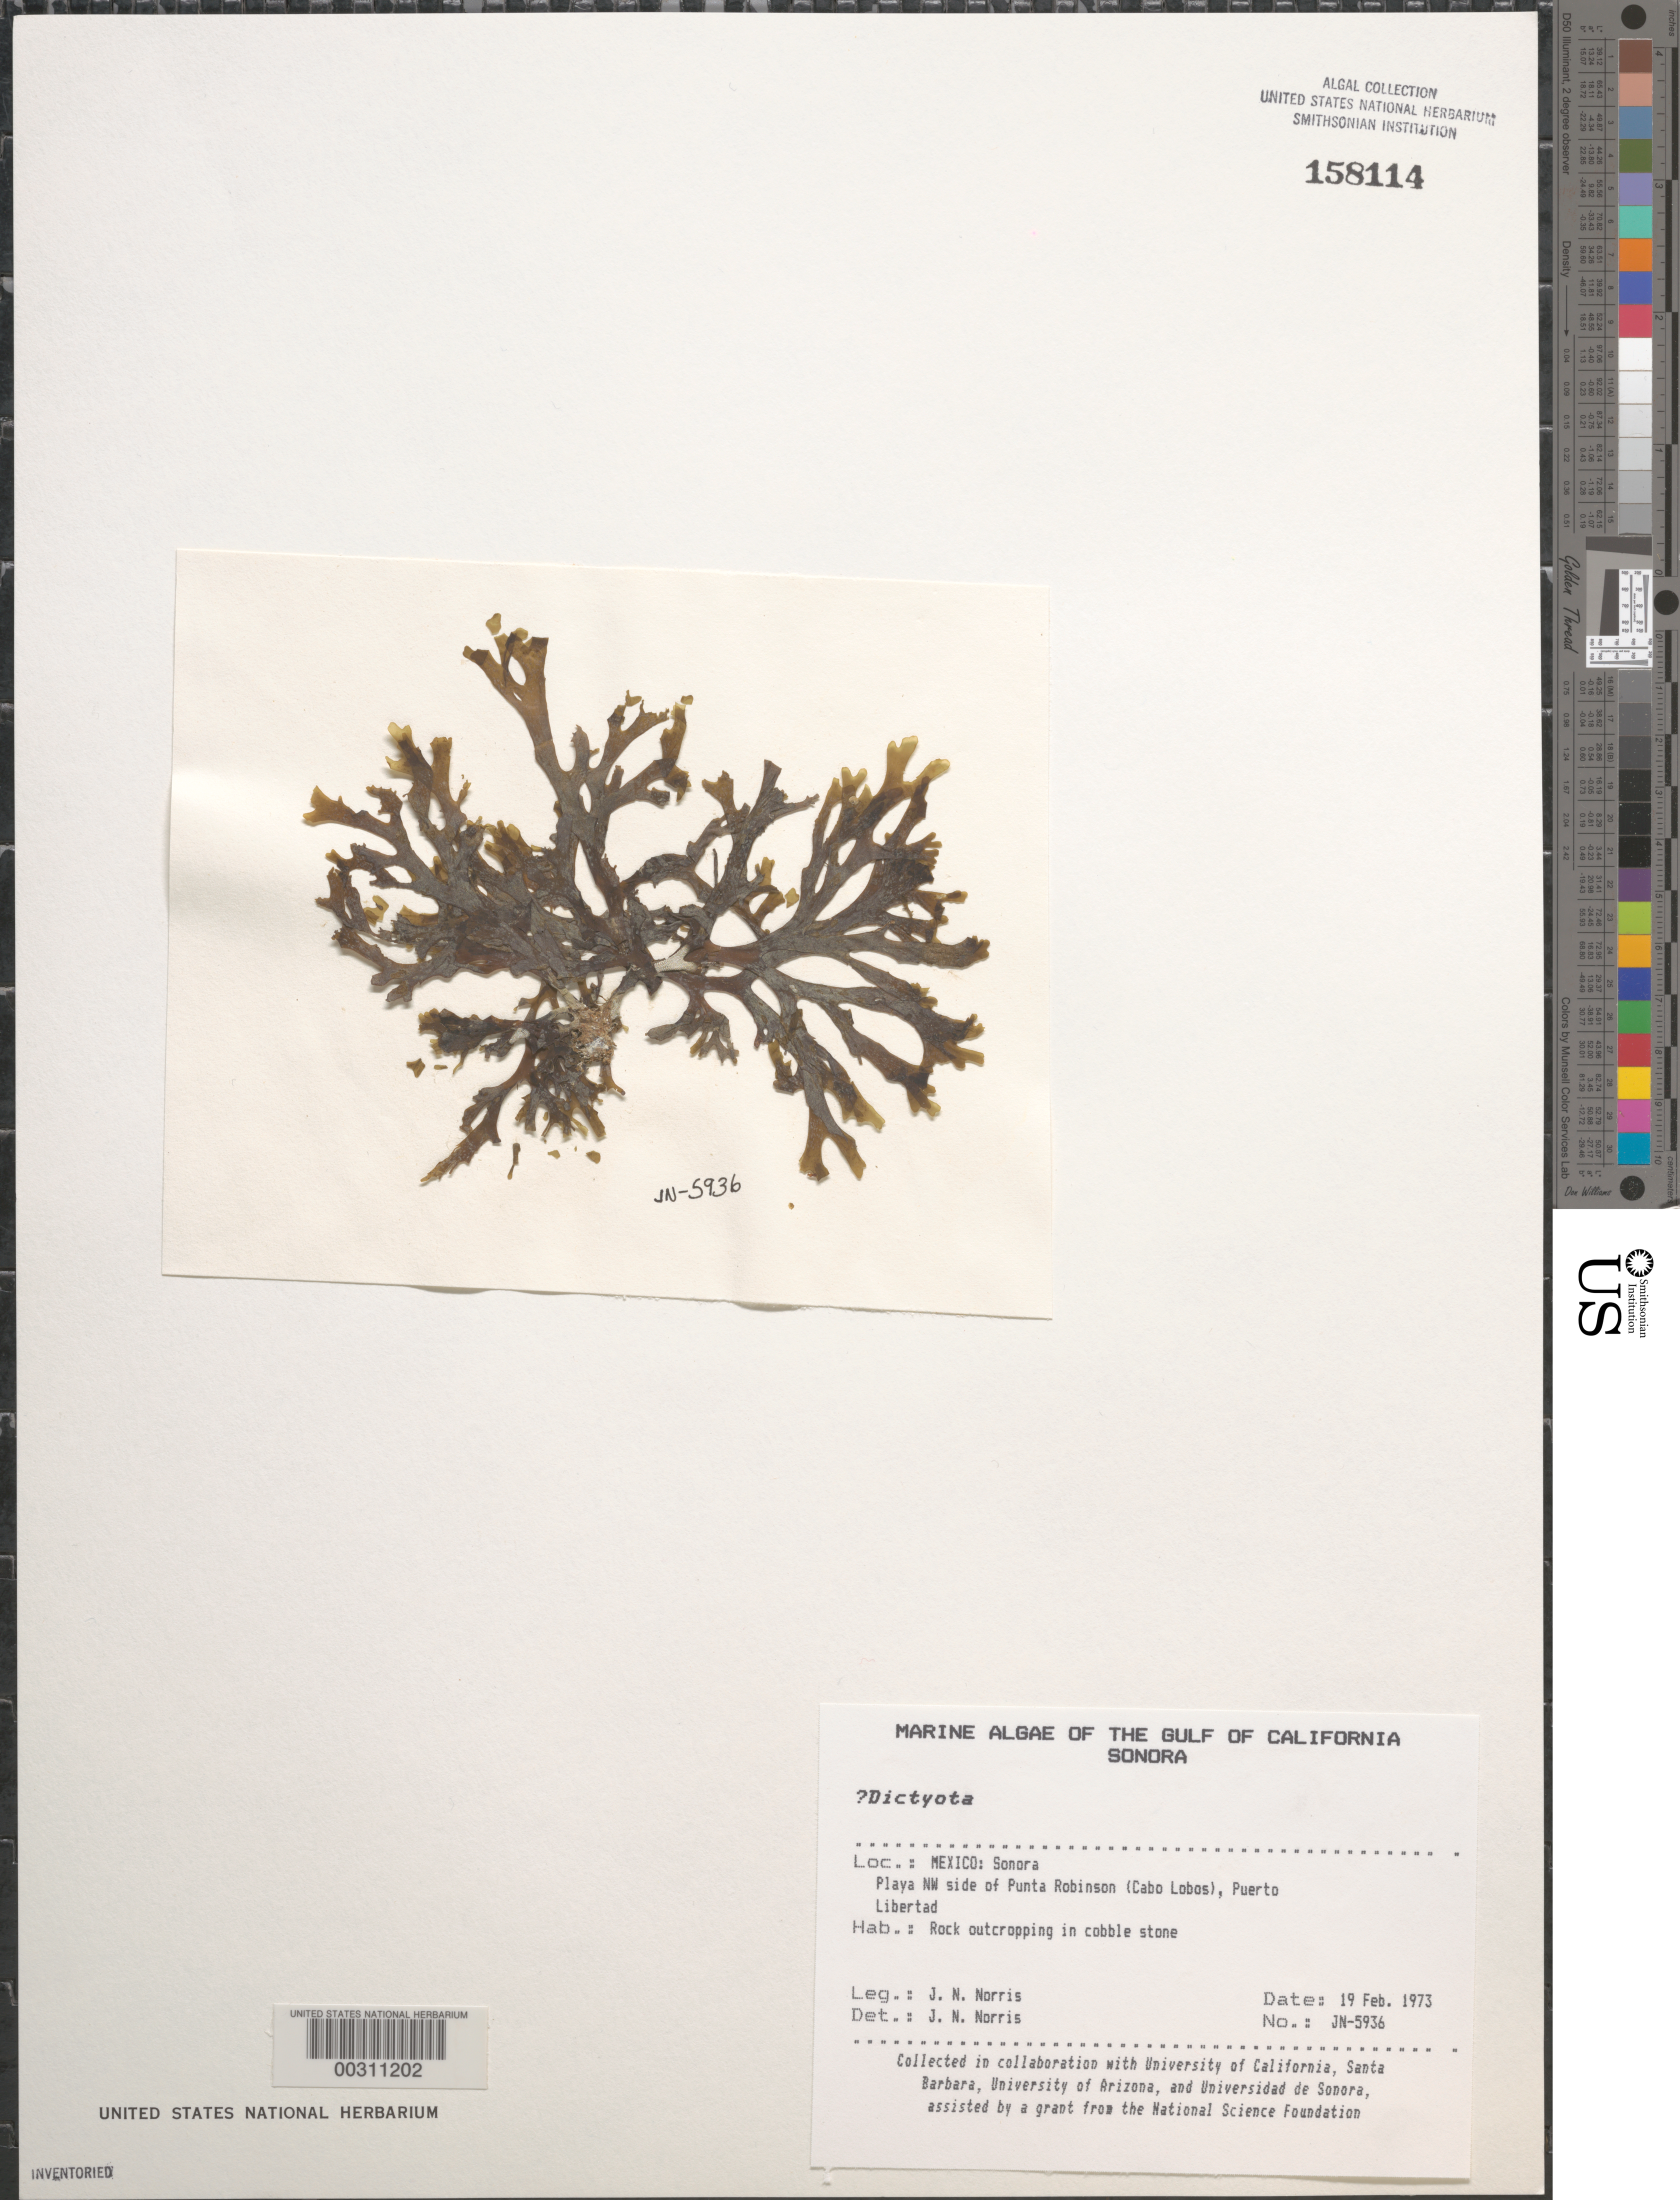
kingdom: Chromista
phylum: Ochrophyta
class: Phaeophyceae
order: Dictyotales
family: Dictyotaceae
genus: Dictyota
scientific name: Dictyota sp.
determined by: Norris, James N.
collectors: J. N. Norris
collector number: JN-5936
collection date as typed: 19 Feb 1973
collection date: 1973-02-19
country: Mexico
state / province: Sonora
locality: Punta Robinson, Cabo Lobos, Puerto Libertad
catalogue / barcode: US 158114